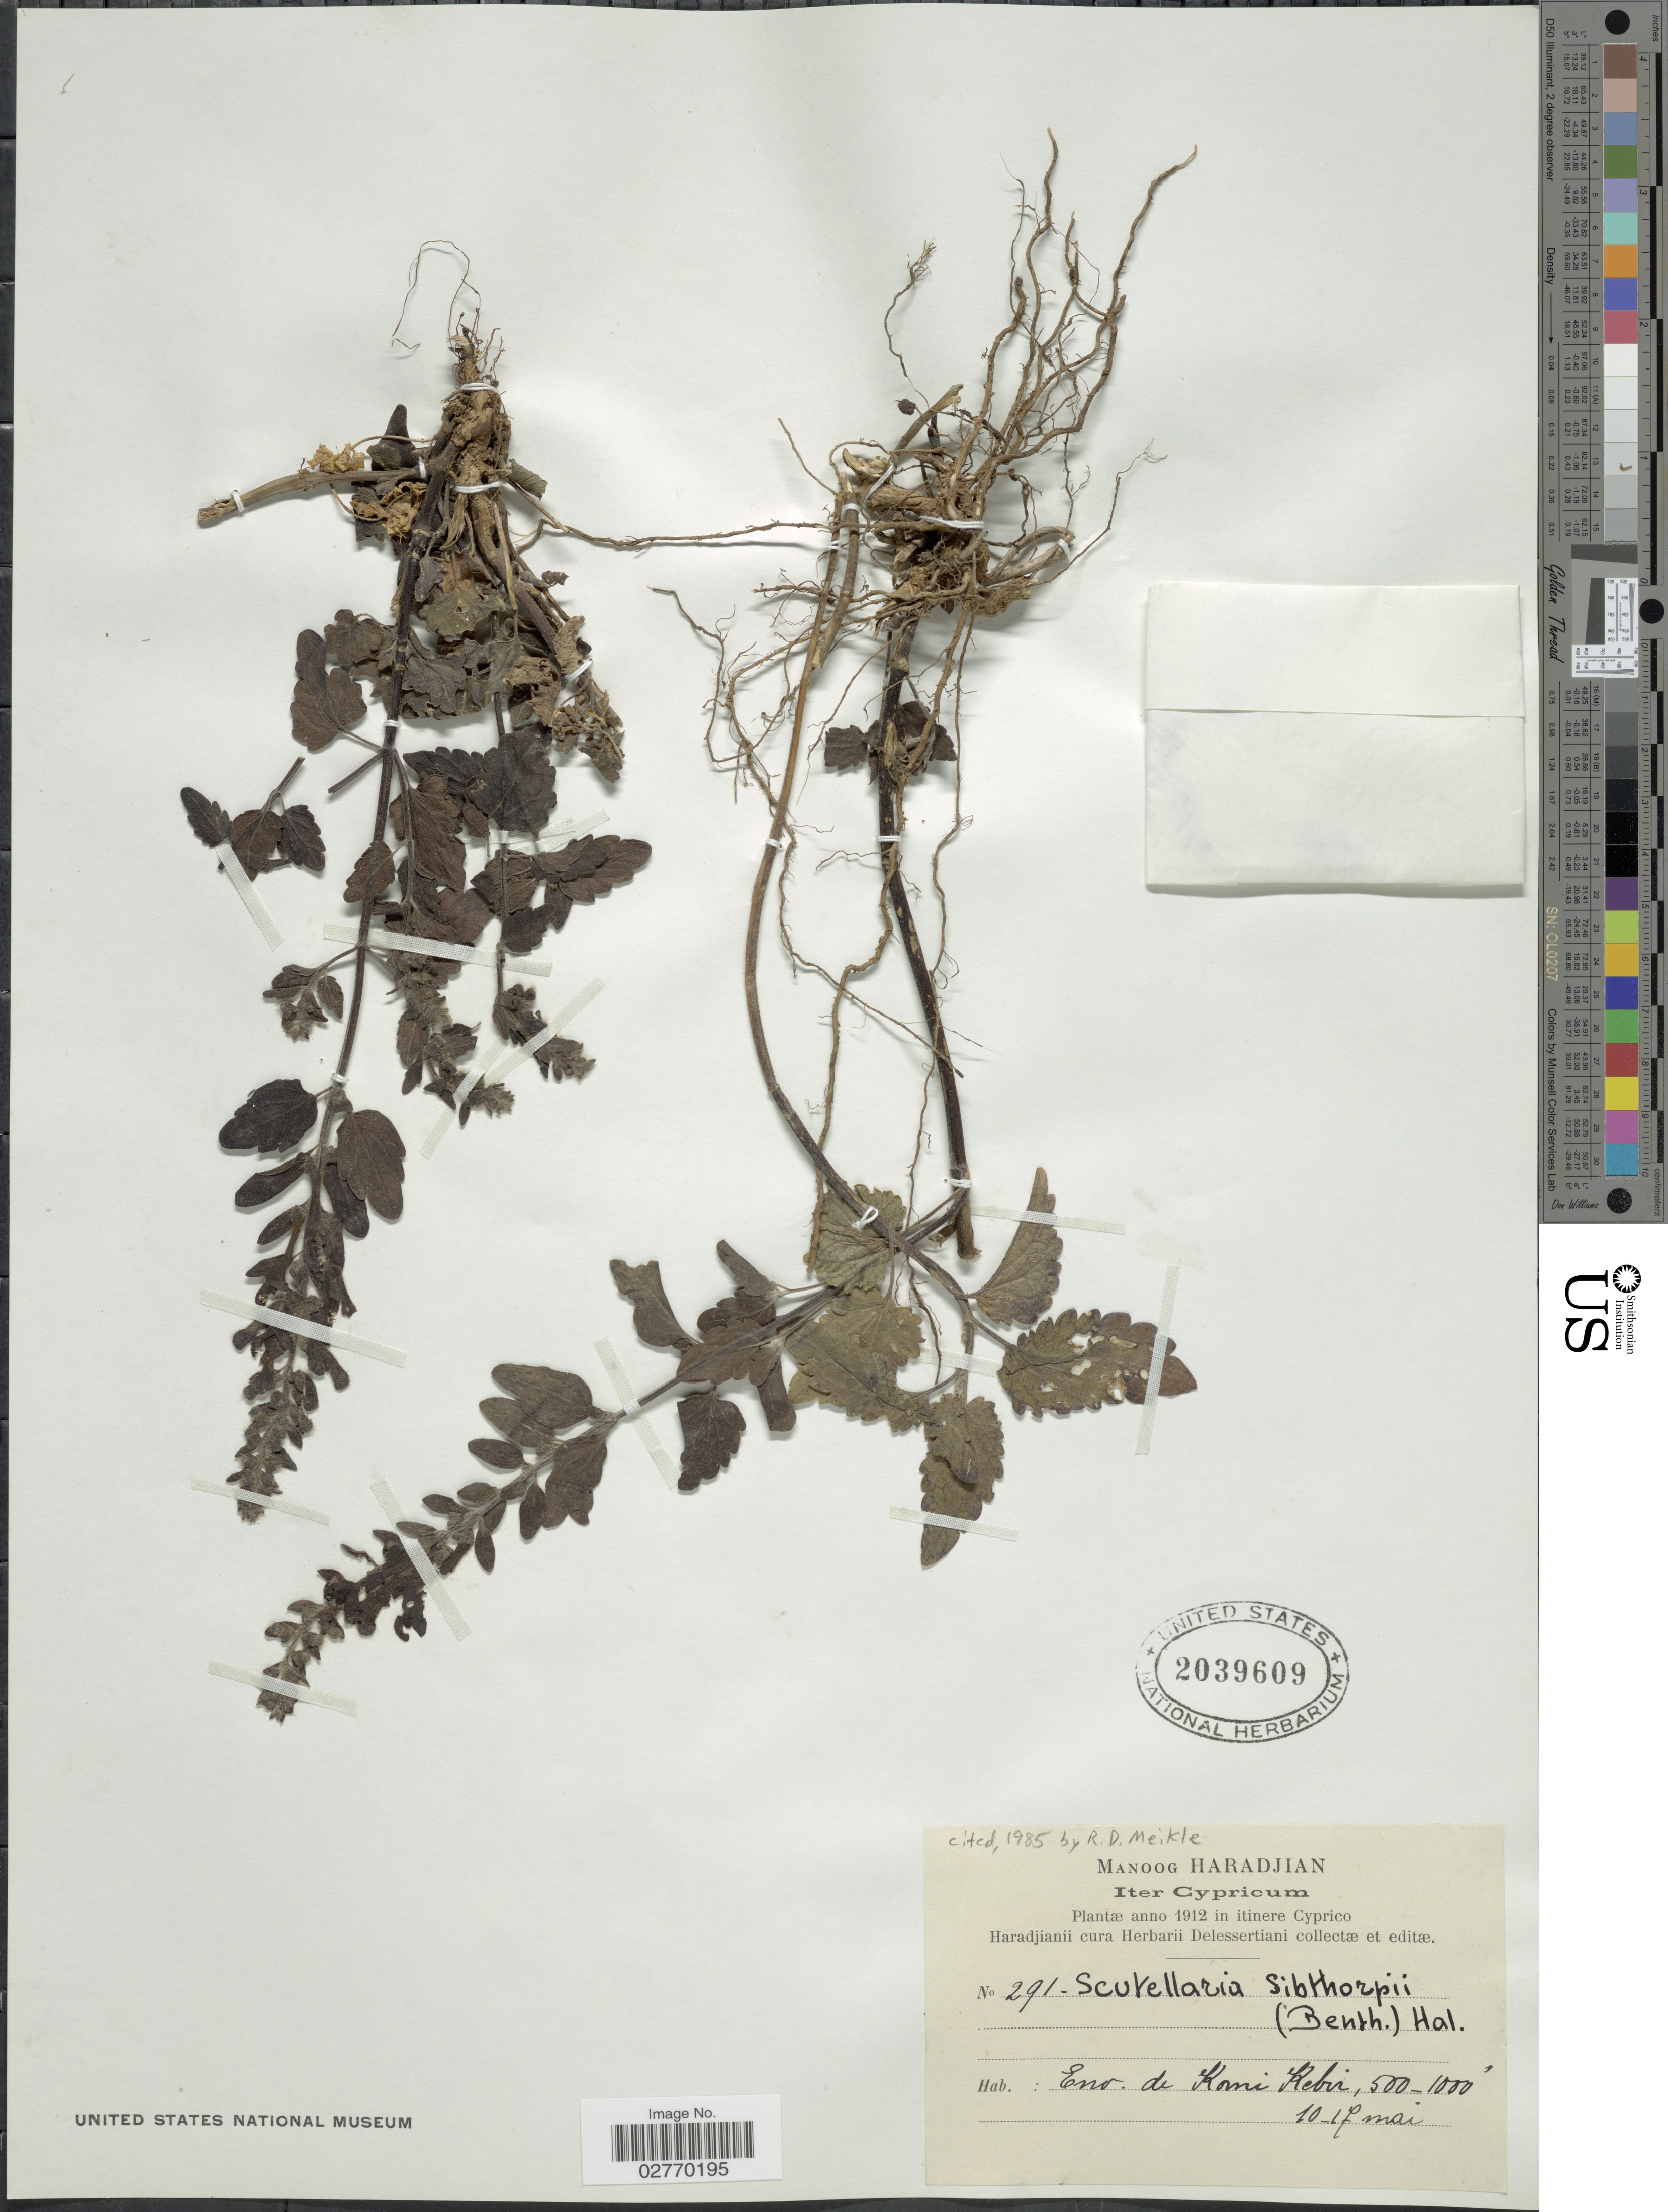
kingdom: Plantae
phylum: Tracheophyta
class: Magnoliopsida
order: Lamiales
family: Lamiaceae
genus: Scutellaria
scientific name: Scutellaria sibthorpii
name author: (Benth.) Halácsy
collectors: M. Haradjian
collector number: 291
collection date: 1912-05-10/1912-05-17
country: Cyprus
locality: Env. de Komi Kebir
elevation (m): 152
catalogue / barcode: US 2039609